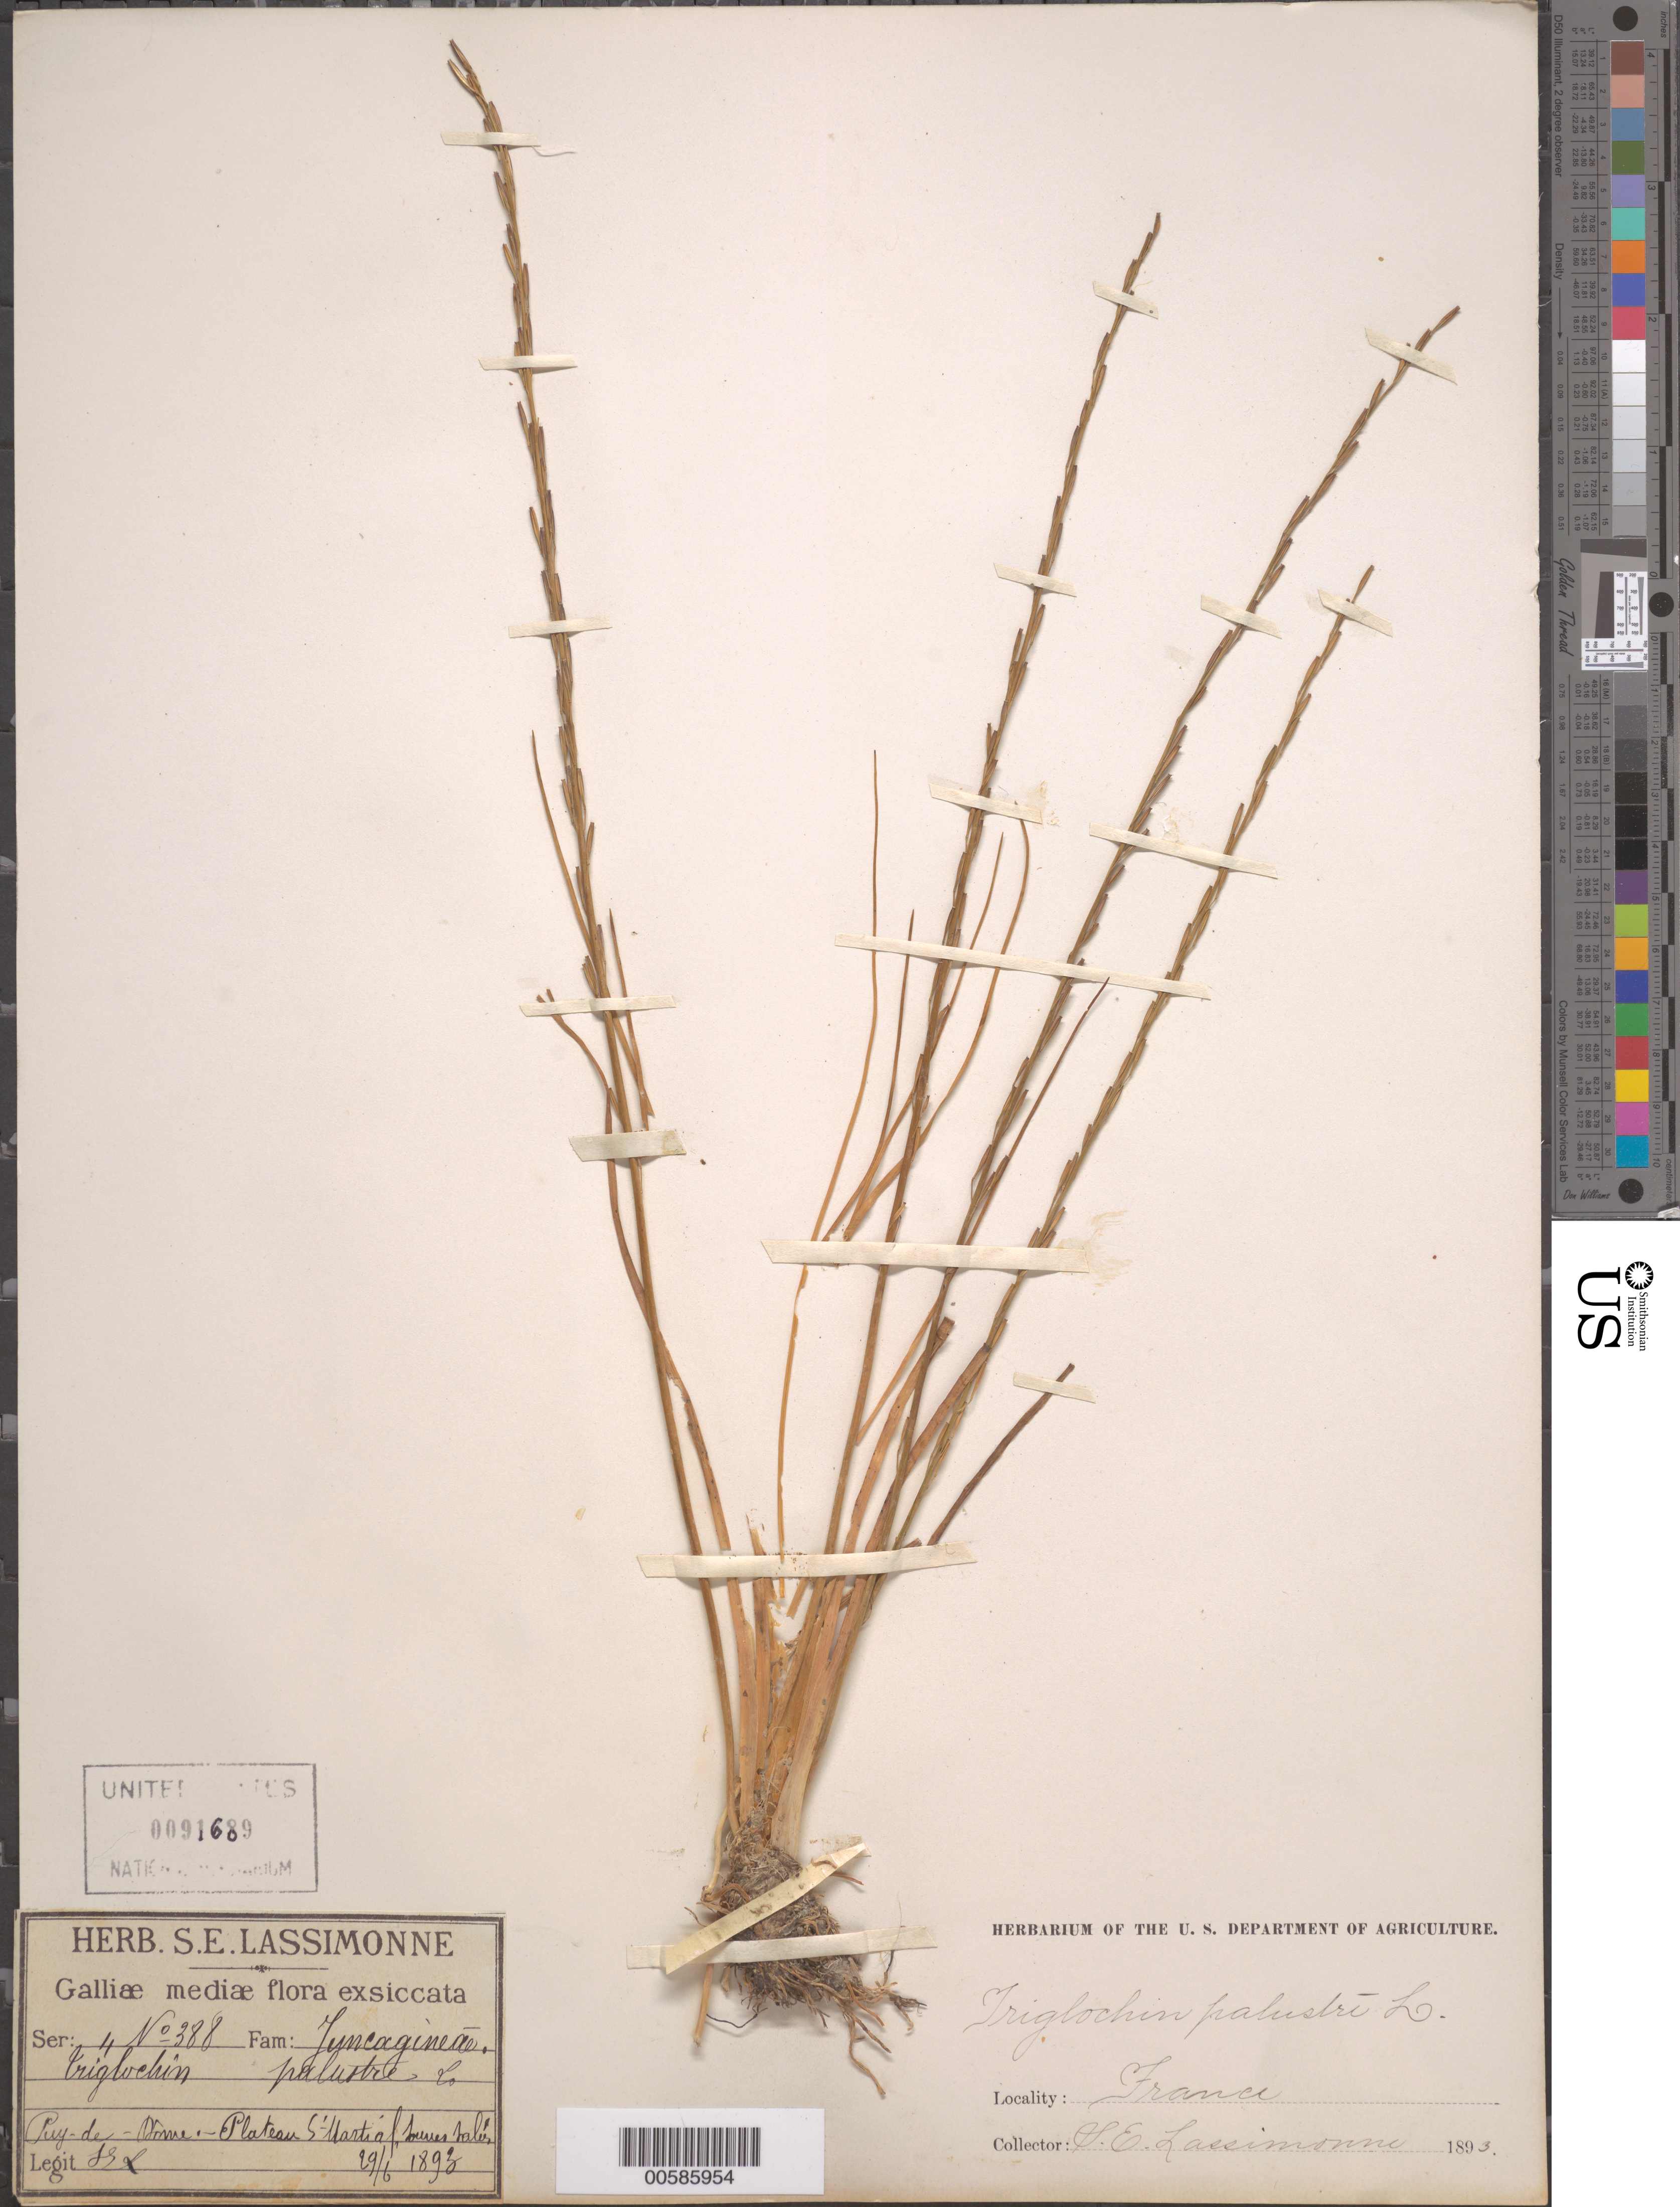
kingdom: Plantae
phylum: Tracheophyta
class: Liliopsida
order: Alismatales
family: Juncaginaceae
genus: Triglochin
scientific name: Triglochin palustris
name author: L.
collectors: S. Lassimonne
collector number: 388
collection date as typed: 29 Jun 1893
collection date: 1893-06-29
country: France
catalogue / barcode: US 91689